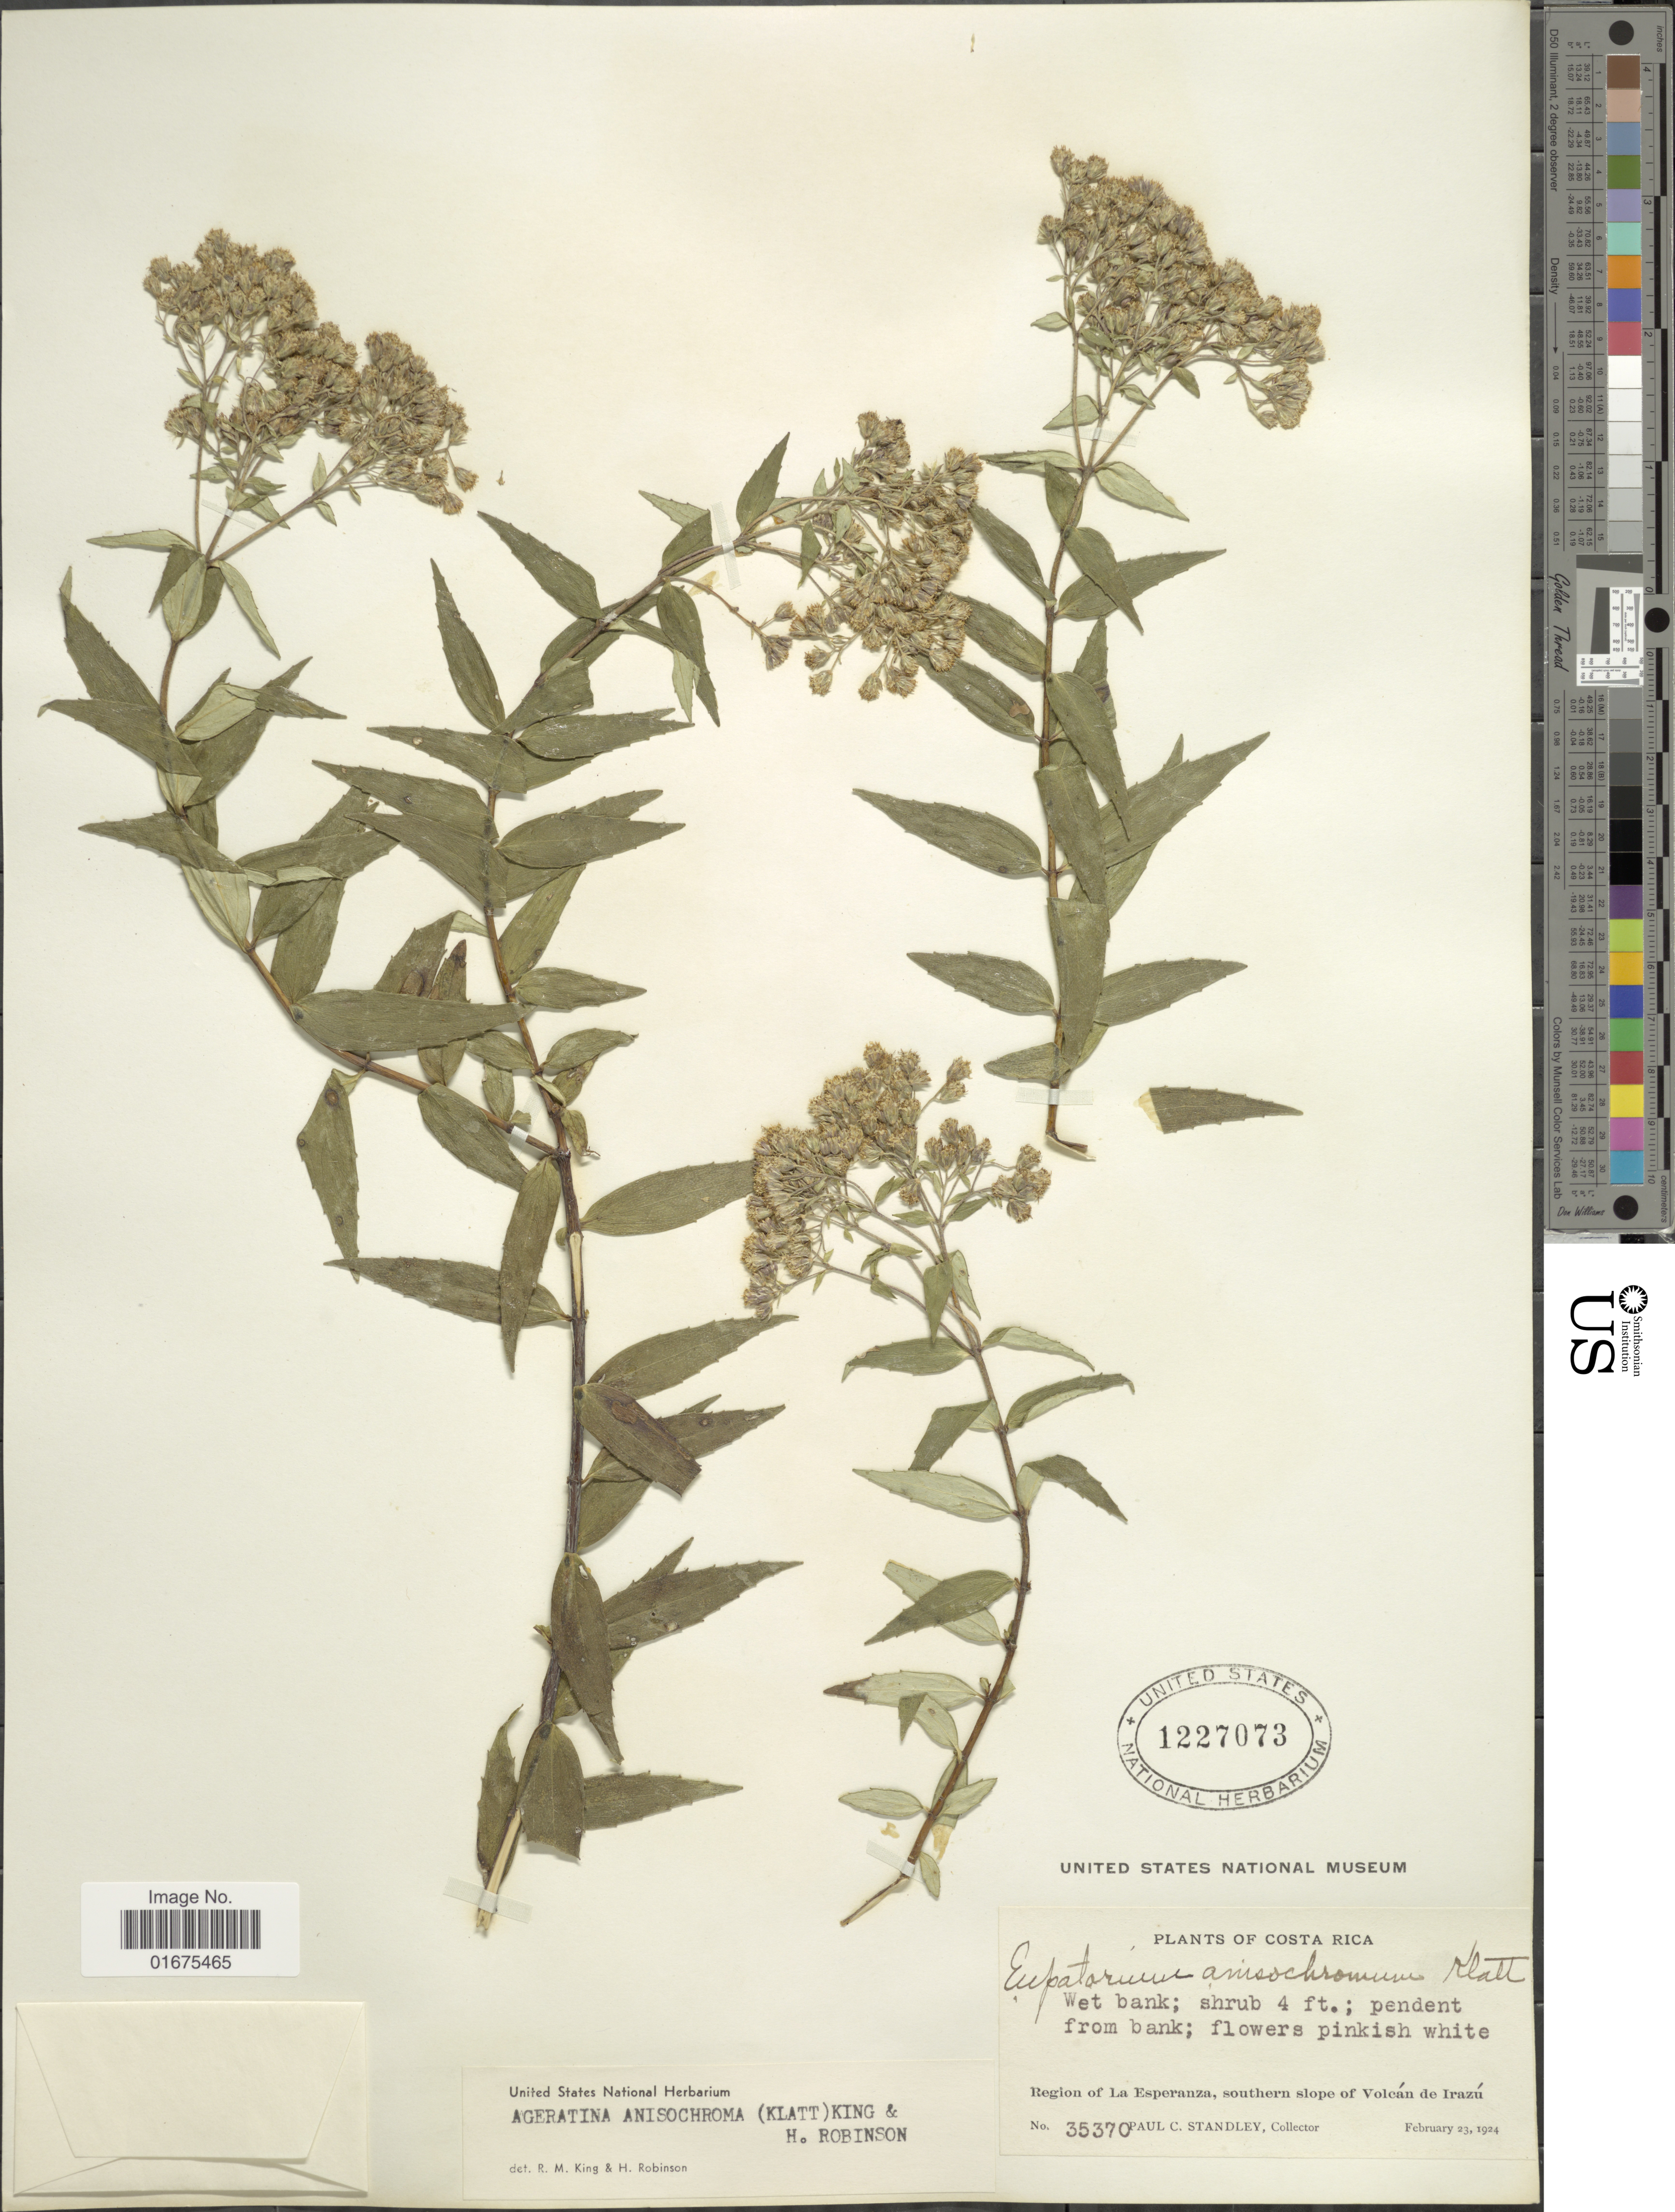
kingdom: Plantae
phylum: Tracheophyta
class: Magnoliopsida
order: Asterales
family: Asteraceae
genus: Ageratina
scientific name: Ageratina anisochroma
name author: (Klatt) R.M. King & H. Rob.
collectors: P. C. Standley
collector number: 35370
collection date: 1924-02-23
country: Costa Rica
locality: Region of La Esperanza, Southern slope of Volcan de Irazu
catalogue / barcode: US 1227073